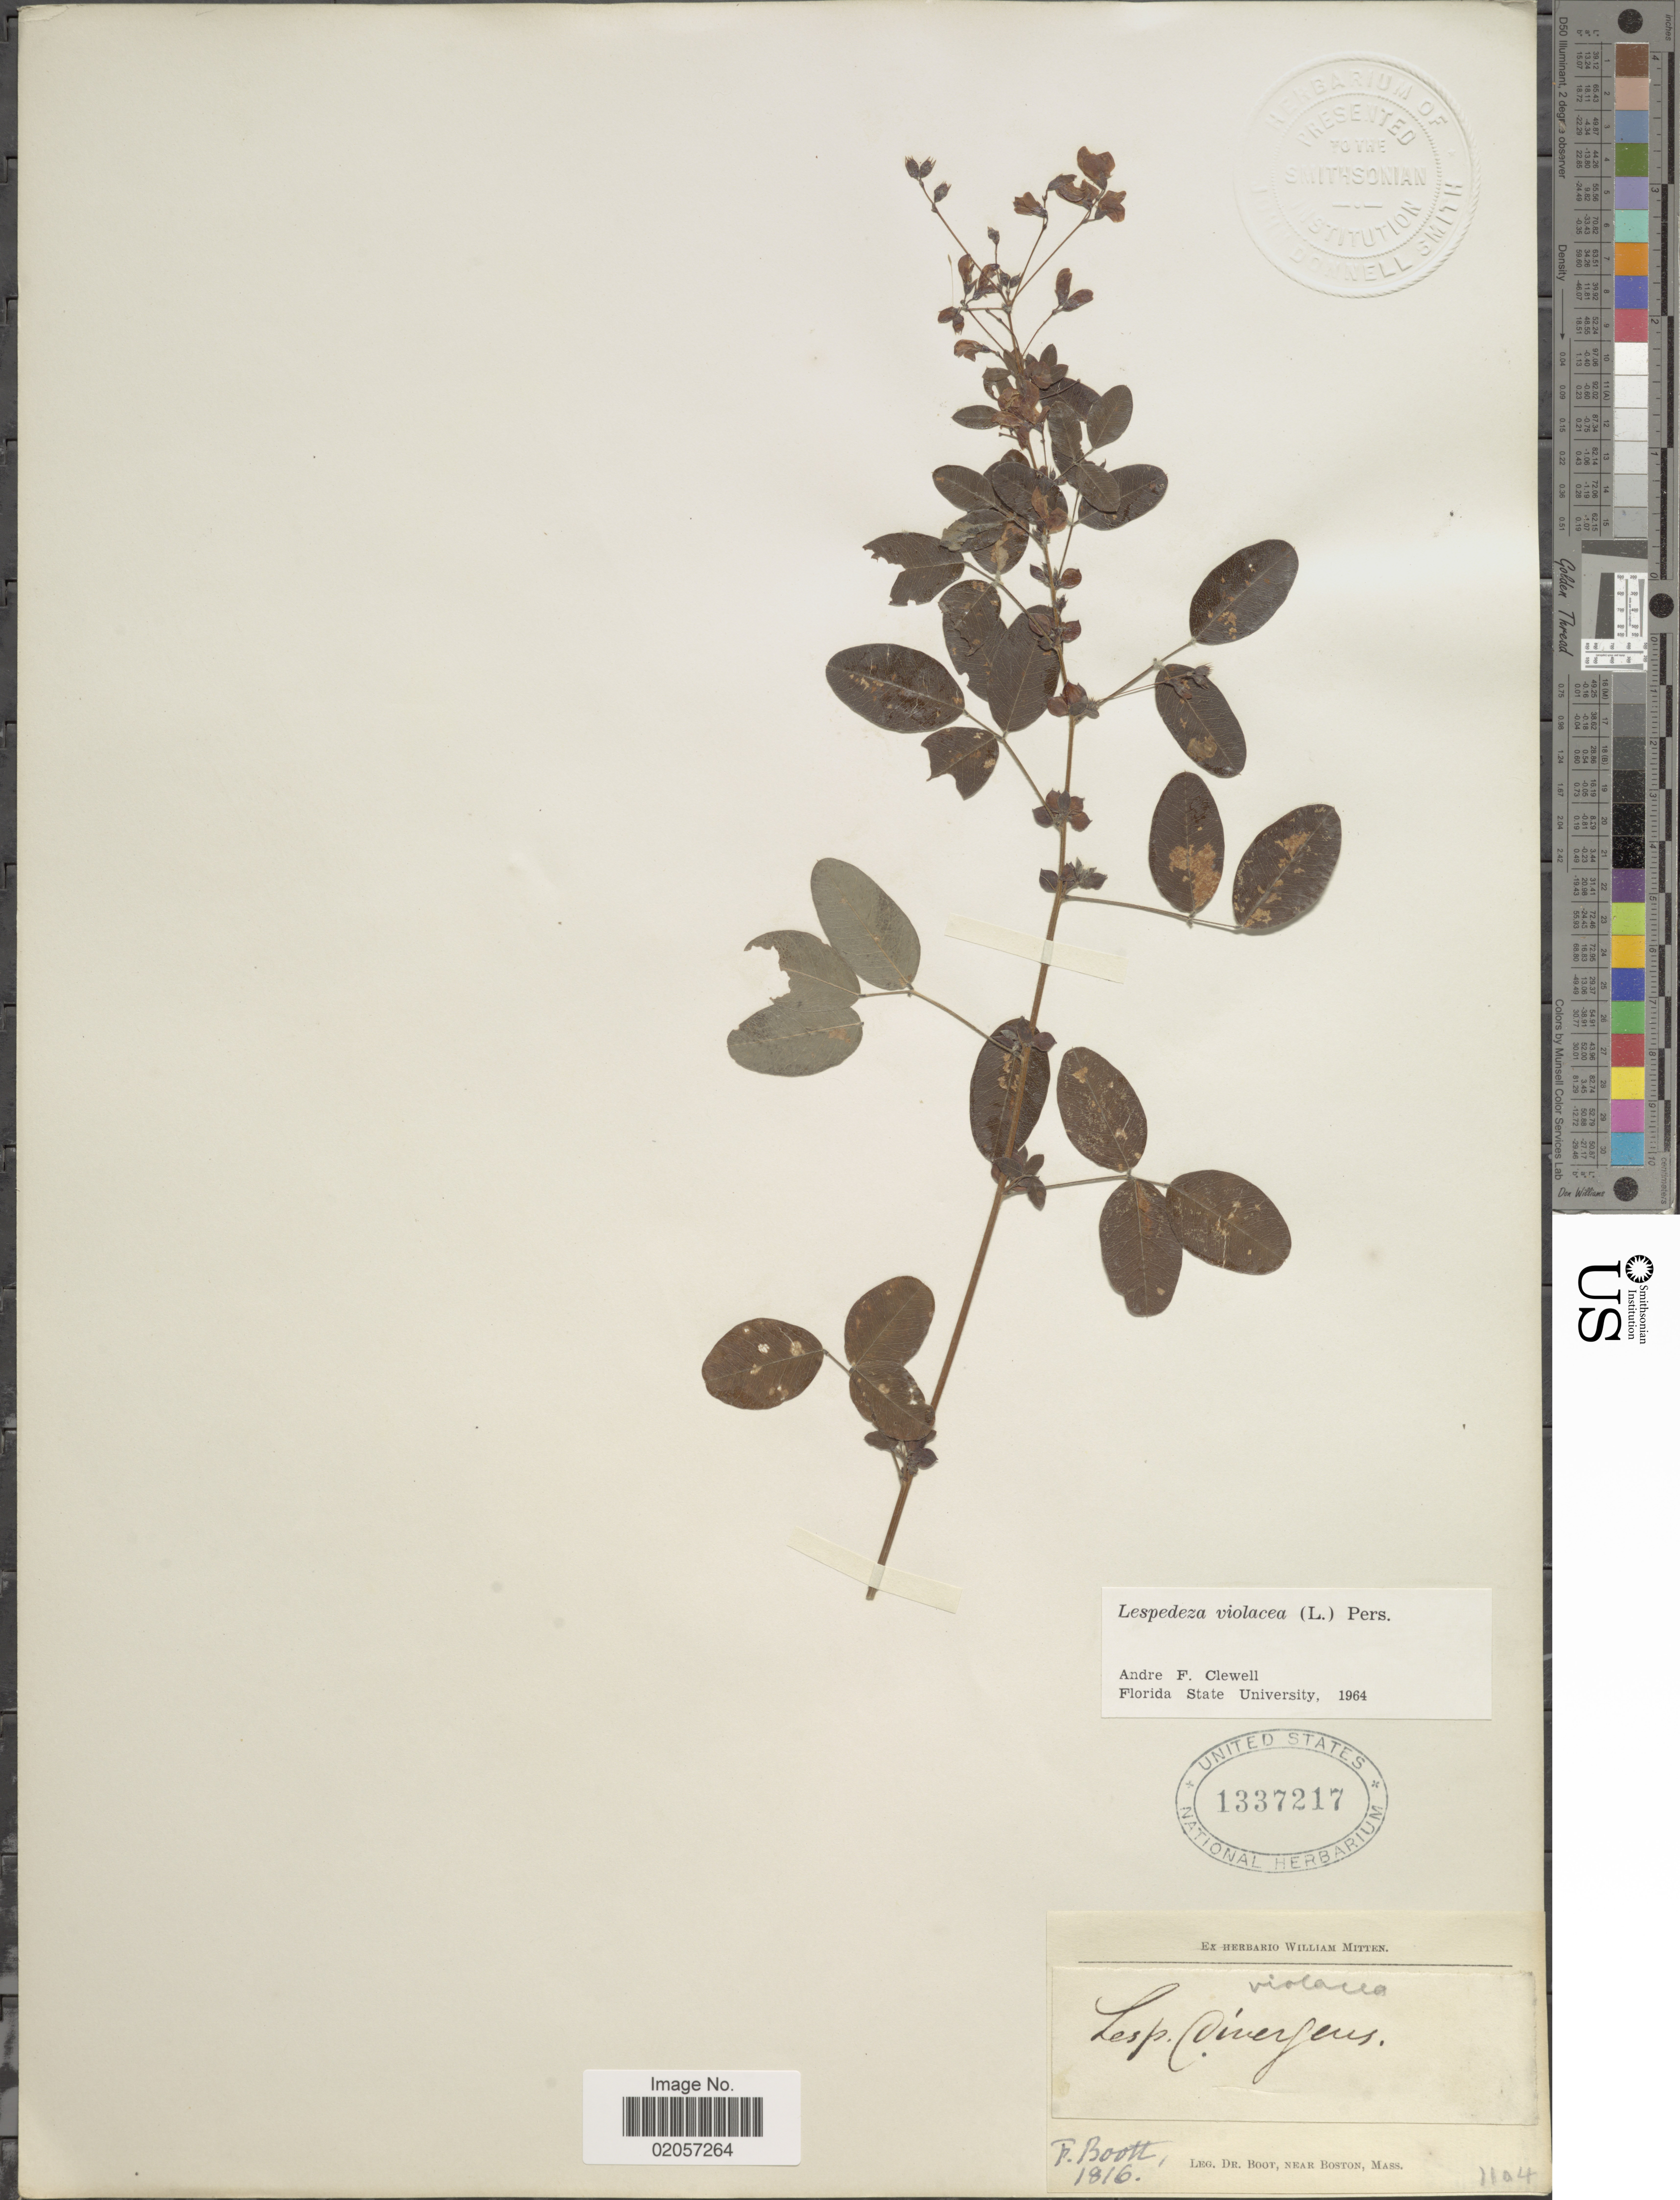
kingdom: Plantae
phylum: Tracheophyta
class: Magnoliopsida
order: Fabales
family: Fabaceae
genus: Lespedeza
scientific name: Lespedeza violacea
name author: (L.) Pers.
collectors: F. M. B. Boott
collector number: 1104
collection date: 1816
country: United States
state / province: Massachusetts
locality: Near Boston.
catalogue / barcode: US 1337217